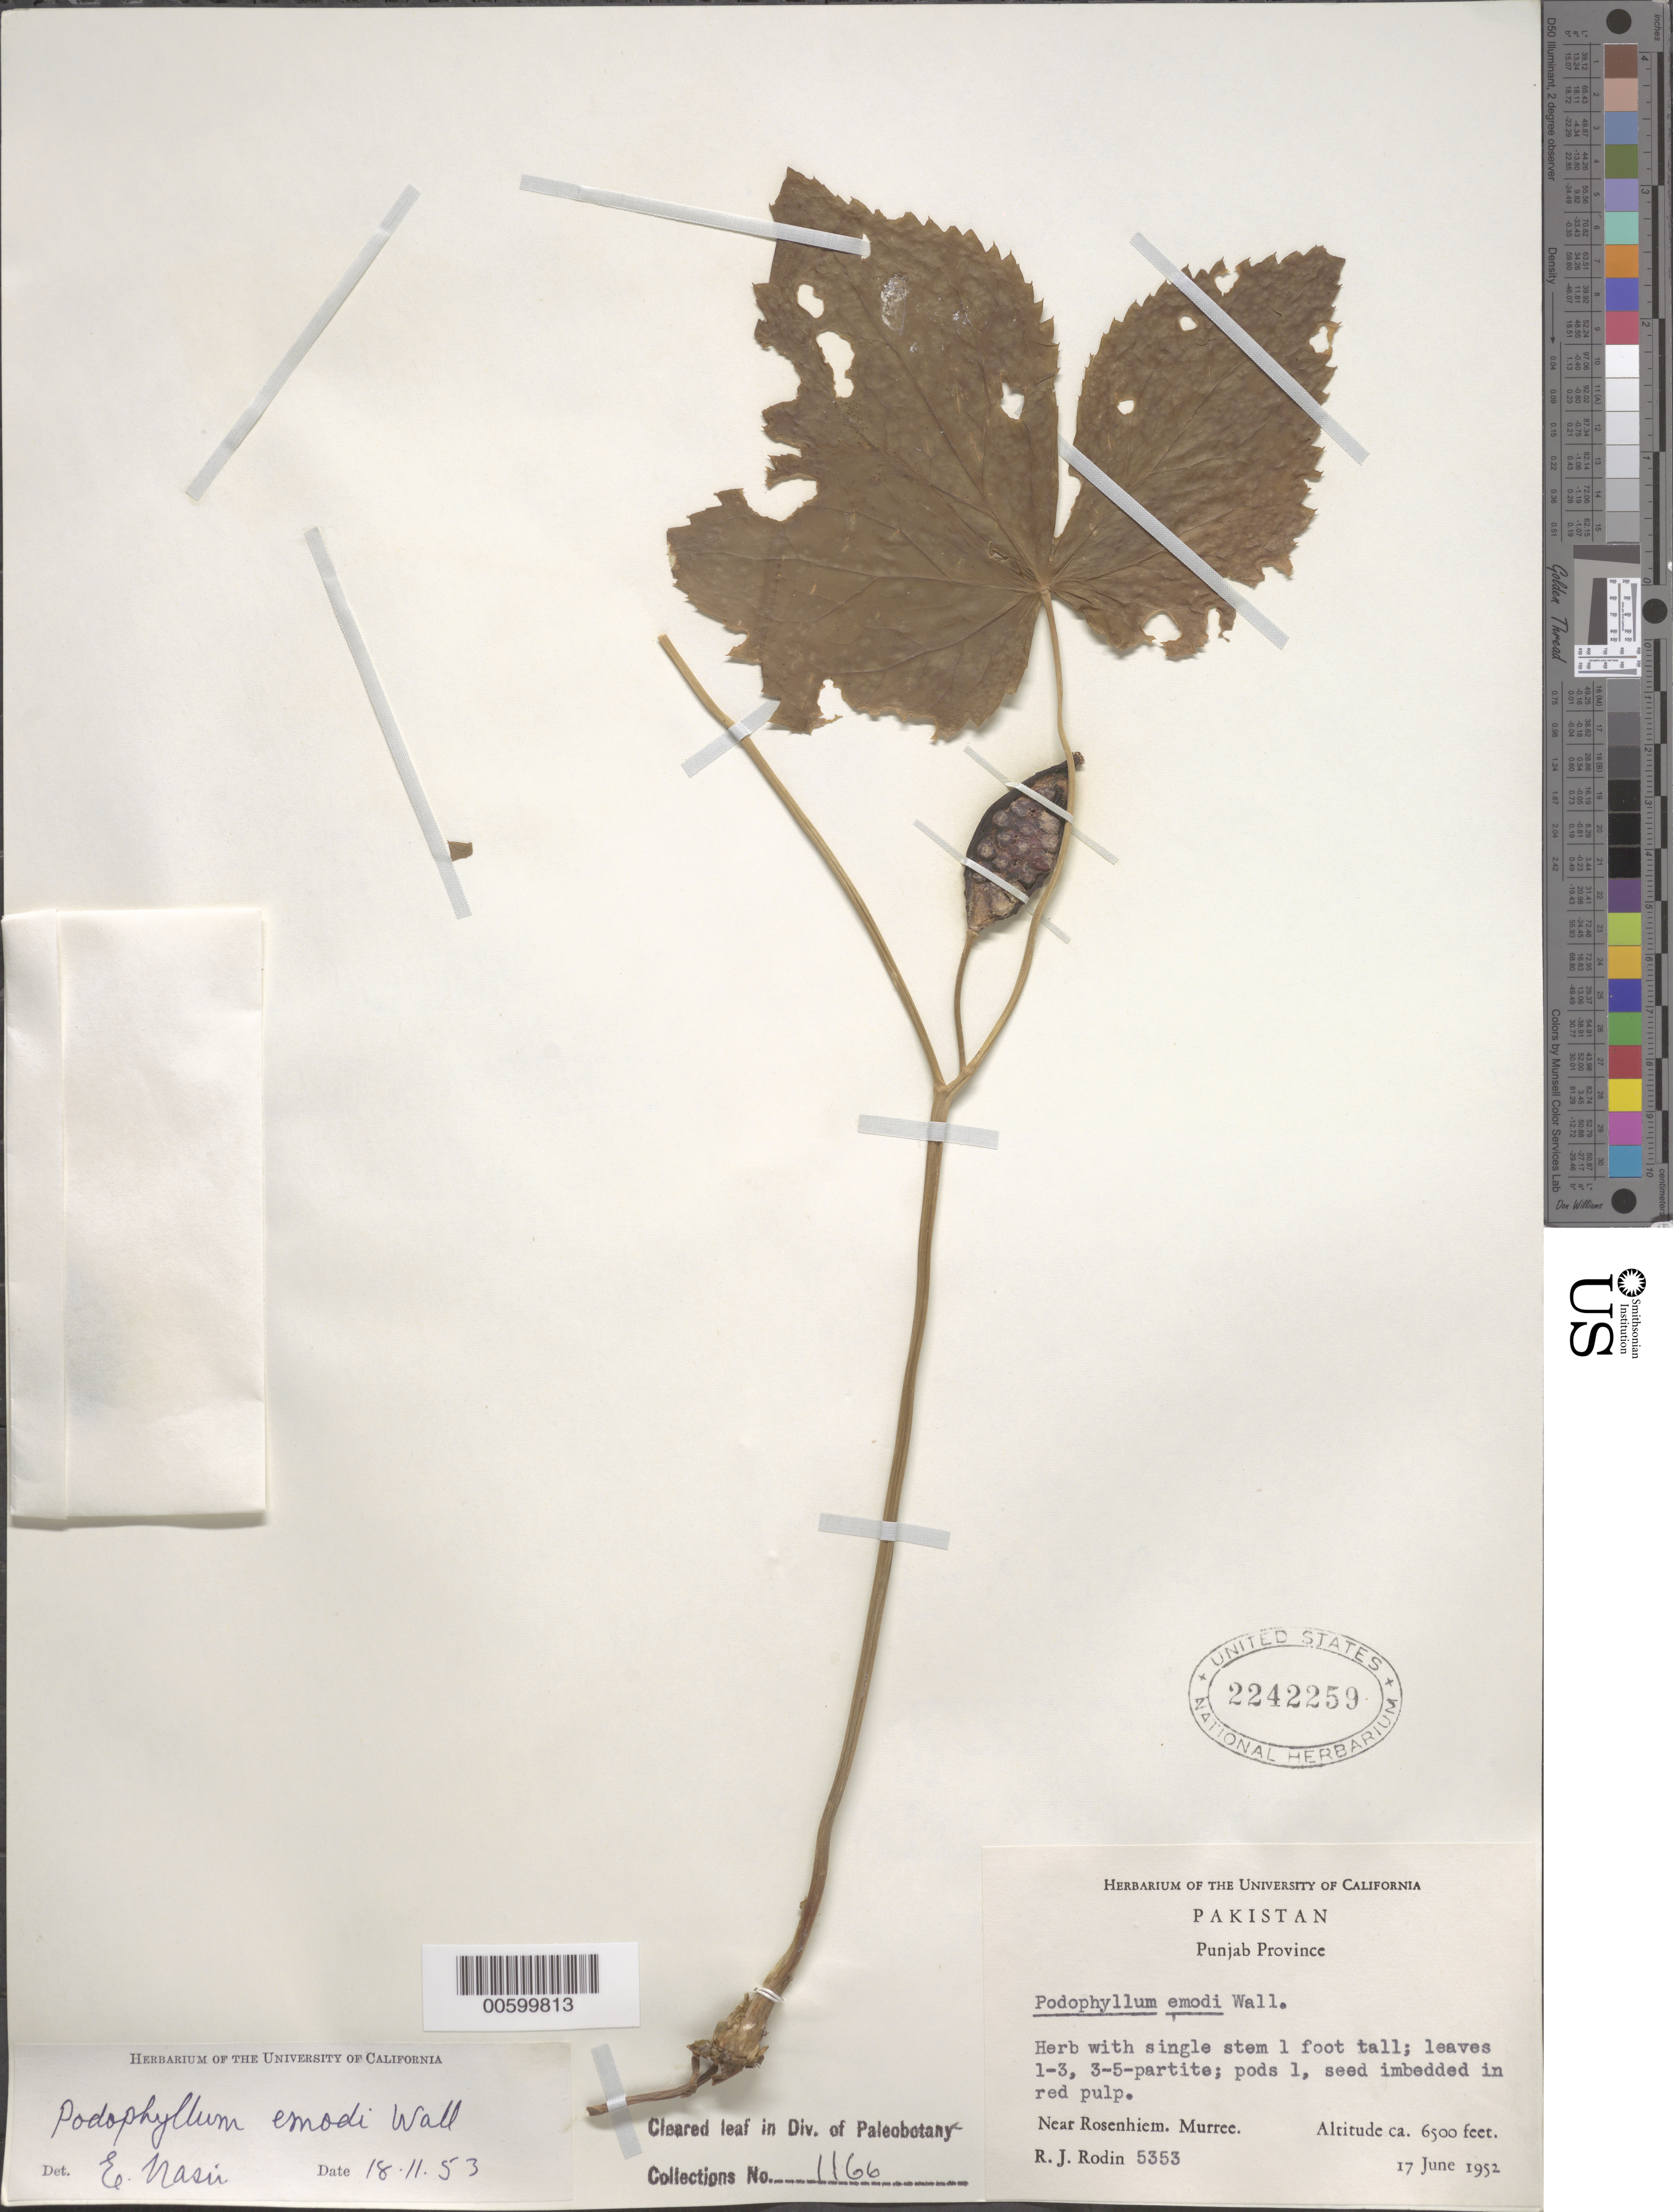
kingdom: Plantae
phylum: Tracheophyta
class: Magnoliopsida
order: Ranunculales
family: Berberidaceae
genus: Sinopodophyllum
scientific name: Sinopodophyllum hexandrum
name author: (Royle) T.S.Ying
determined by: Strong, Mark T., (BOT), Smithsonian Institution - National Museum of Natural History (UNITED STATES)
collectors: R. J. Rodin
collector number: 5353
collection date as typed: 17 Jun 1952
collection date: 1952-06-17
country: Pakistan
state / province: Punjab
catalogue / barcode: US 2242259